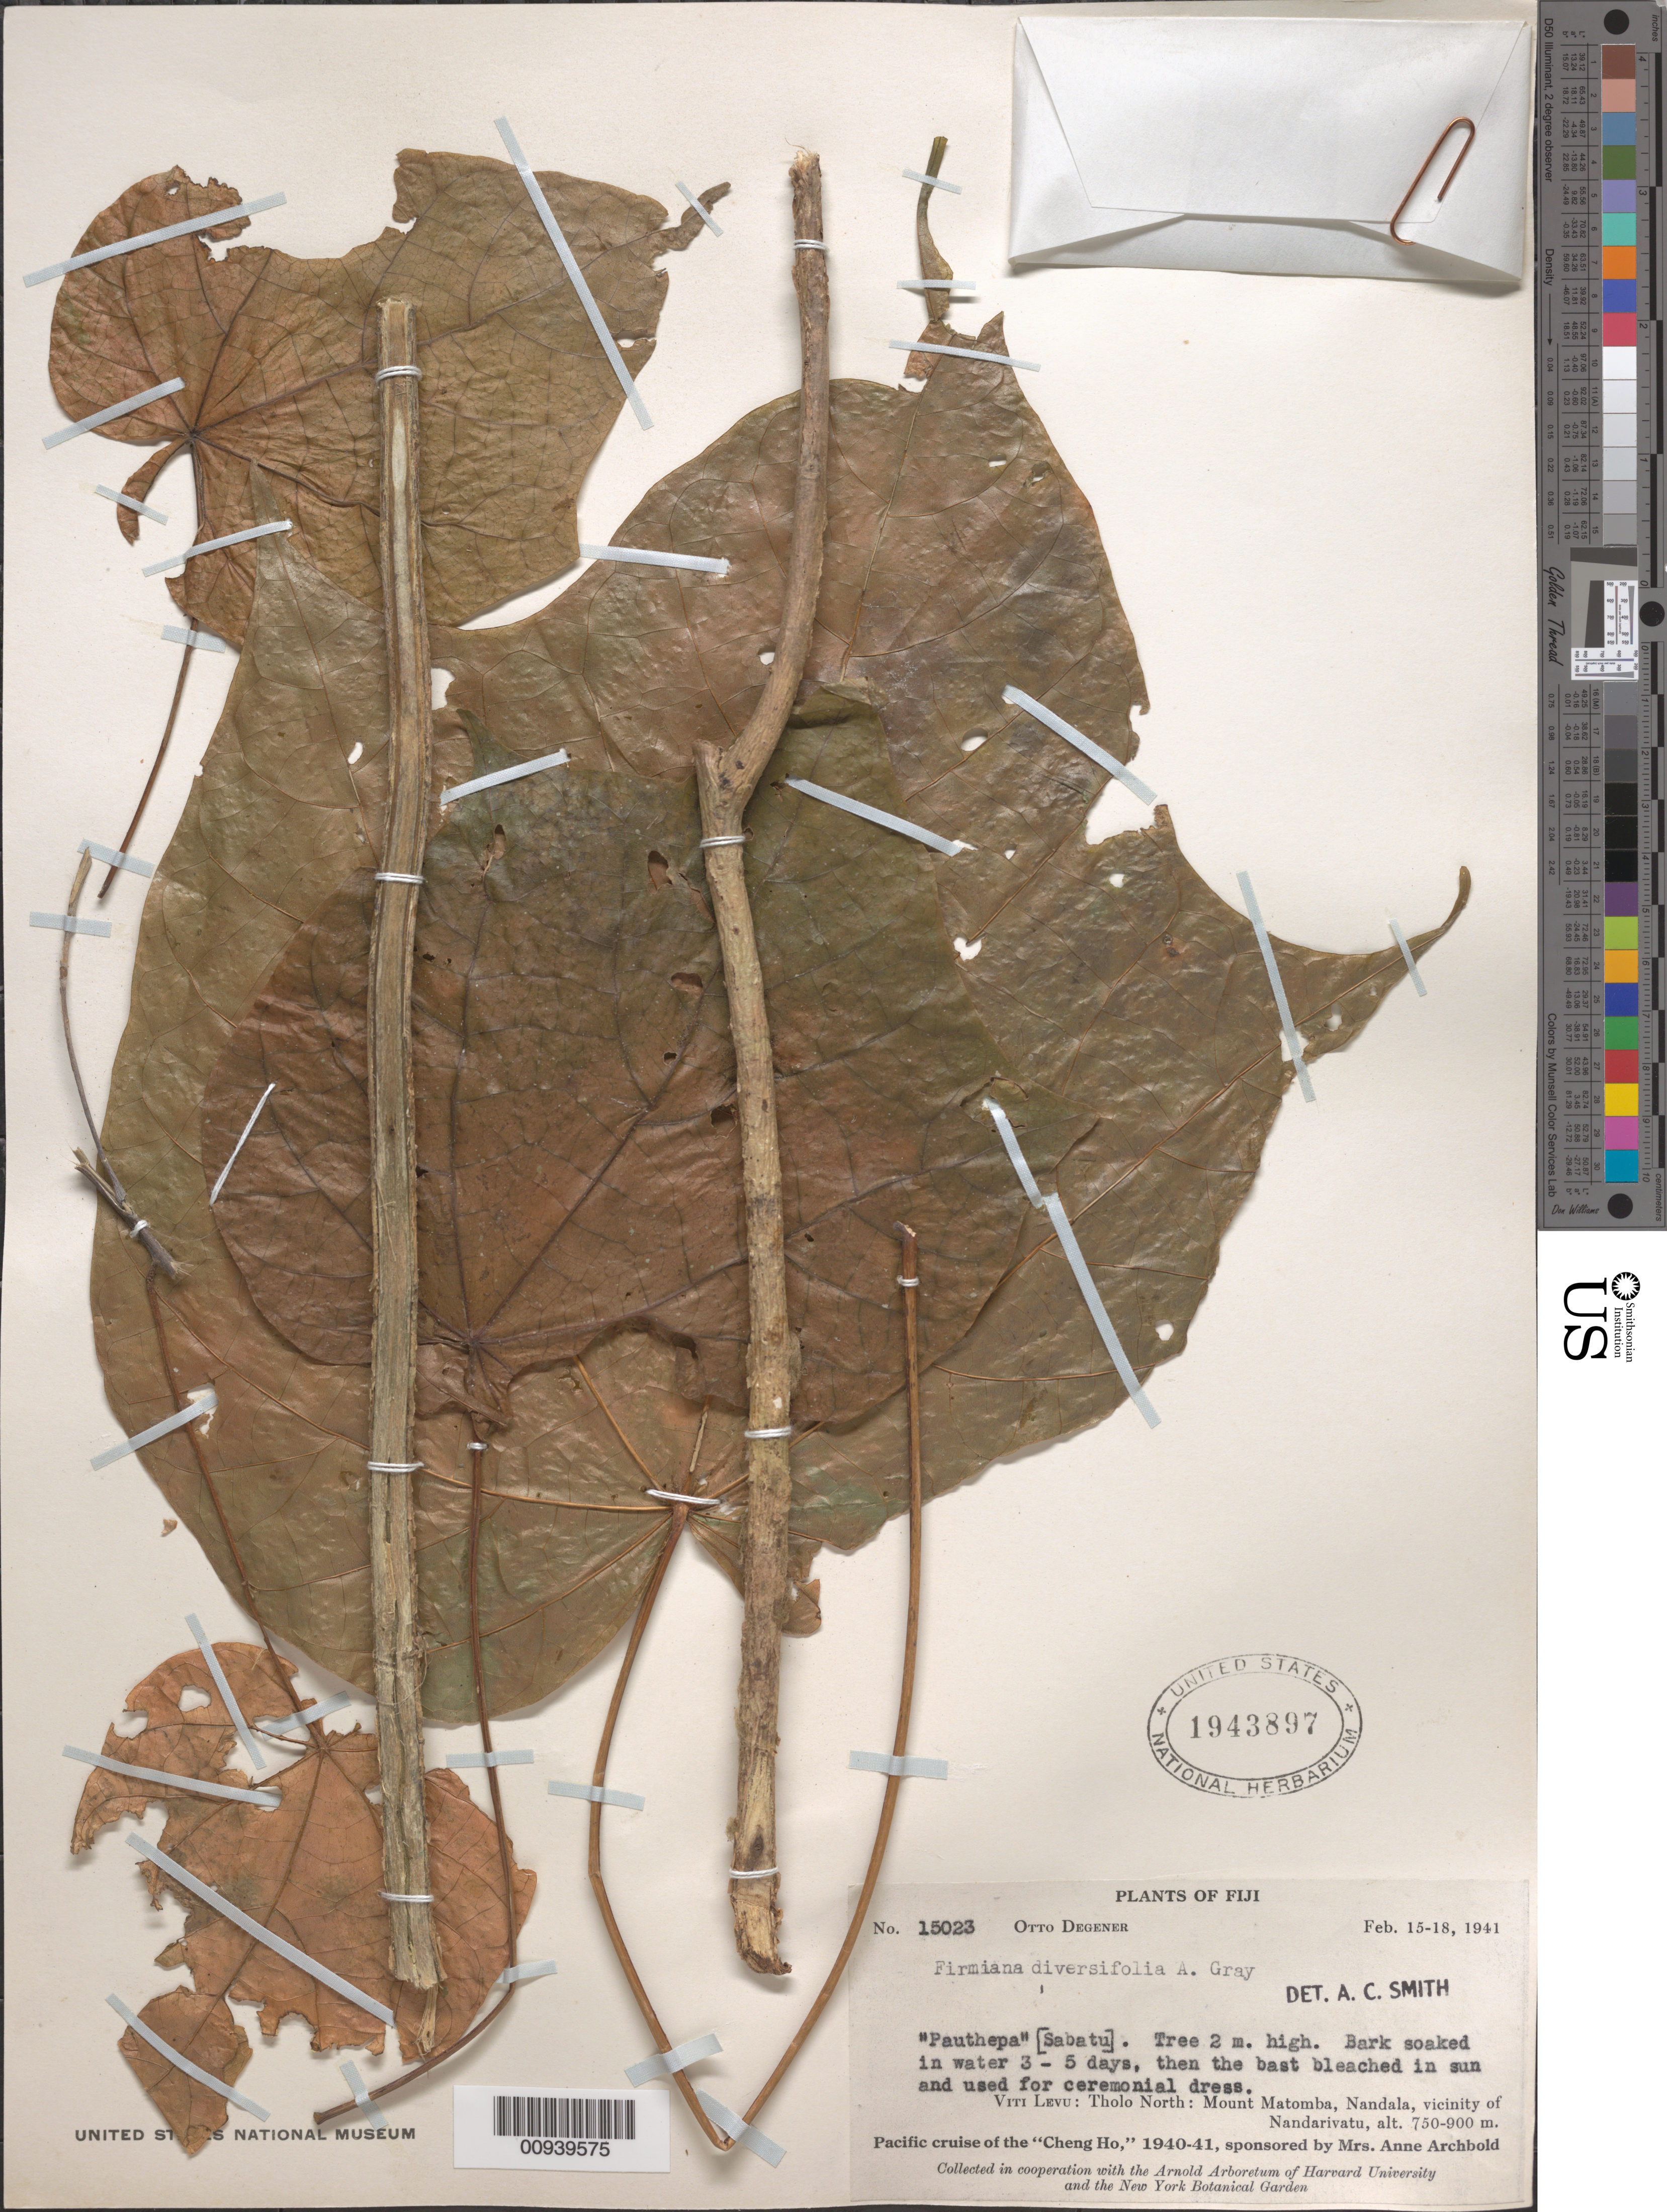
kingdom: Plantae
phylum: Tracheophyta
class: Magnoliopsida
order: Malvales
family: Malvaceae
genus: Firmiana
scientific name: Firmiana diversifolia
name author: A. Gray in Wilkes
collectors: O. Degener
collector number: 15023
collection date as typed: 15 Feb 1941 to 18 Feb 1941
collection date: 1941-02-15/1941-02-18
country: Fiji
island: Viti Levu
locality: Tholo North: Mount Matomba, Nandala, vicinity of Nandarivatu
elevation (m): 750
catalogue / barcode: US 1943897